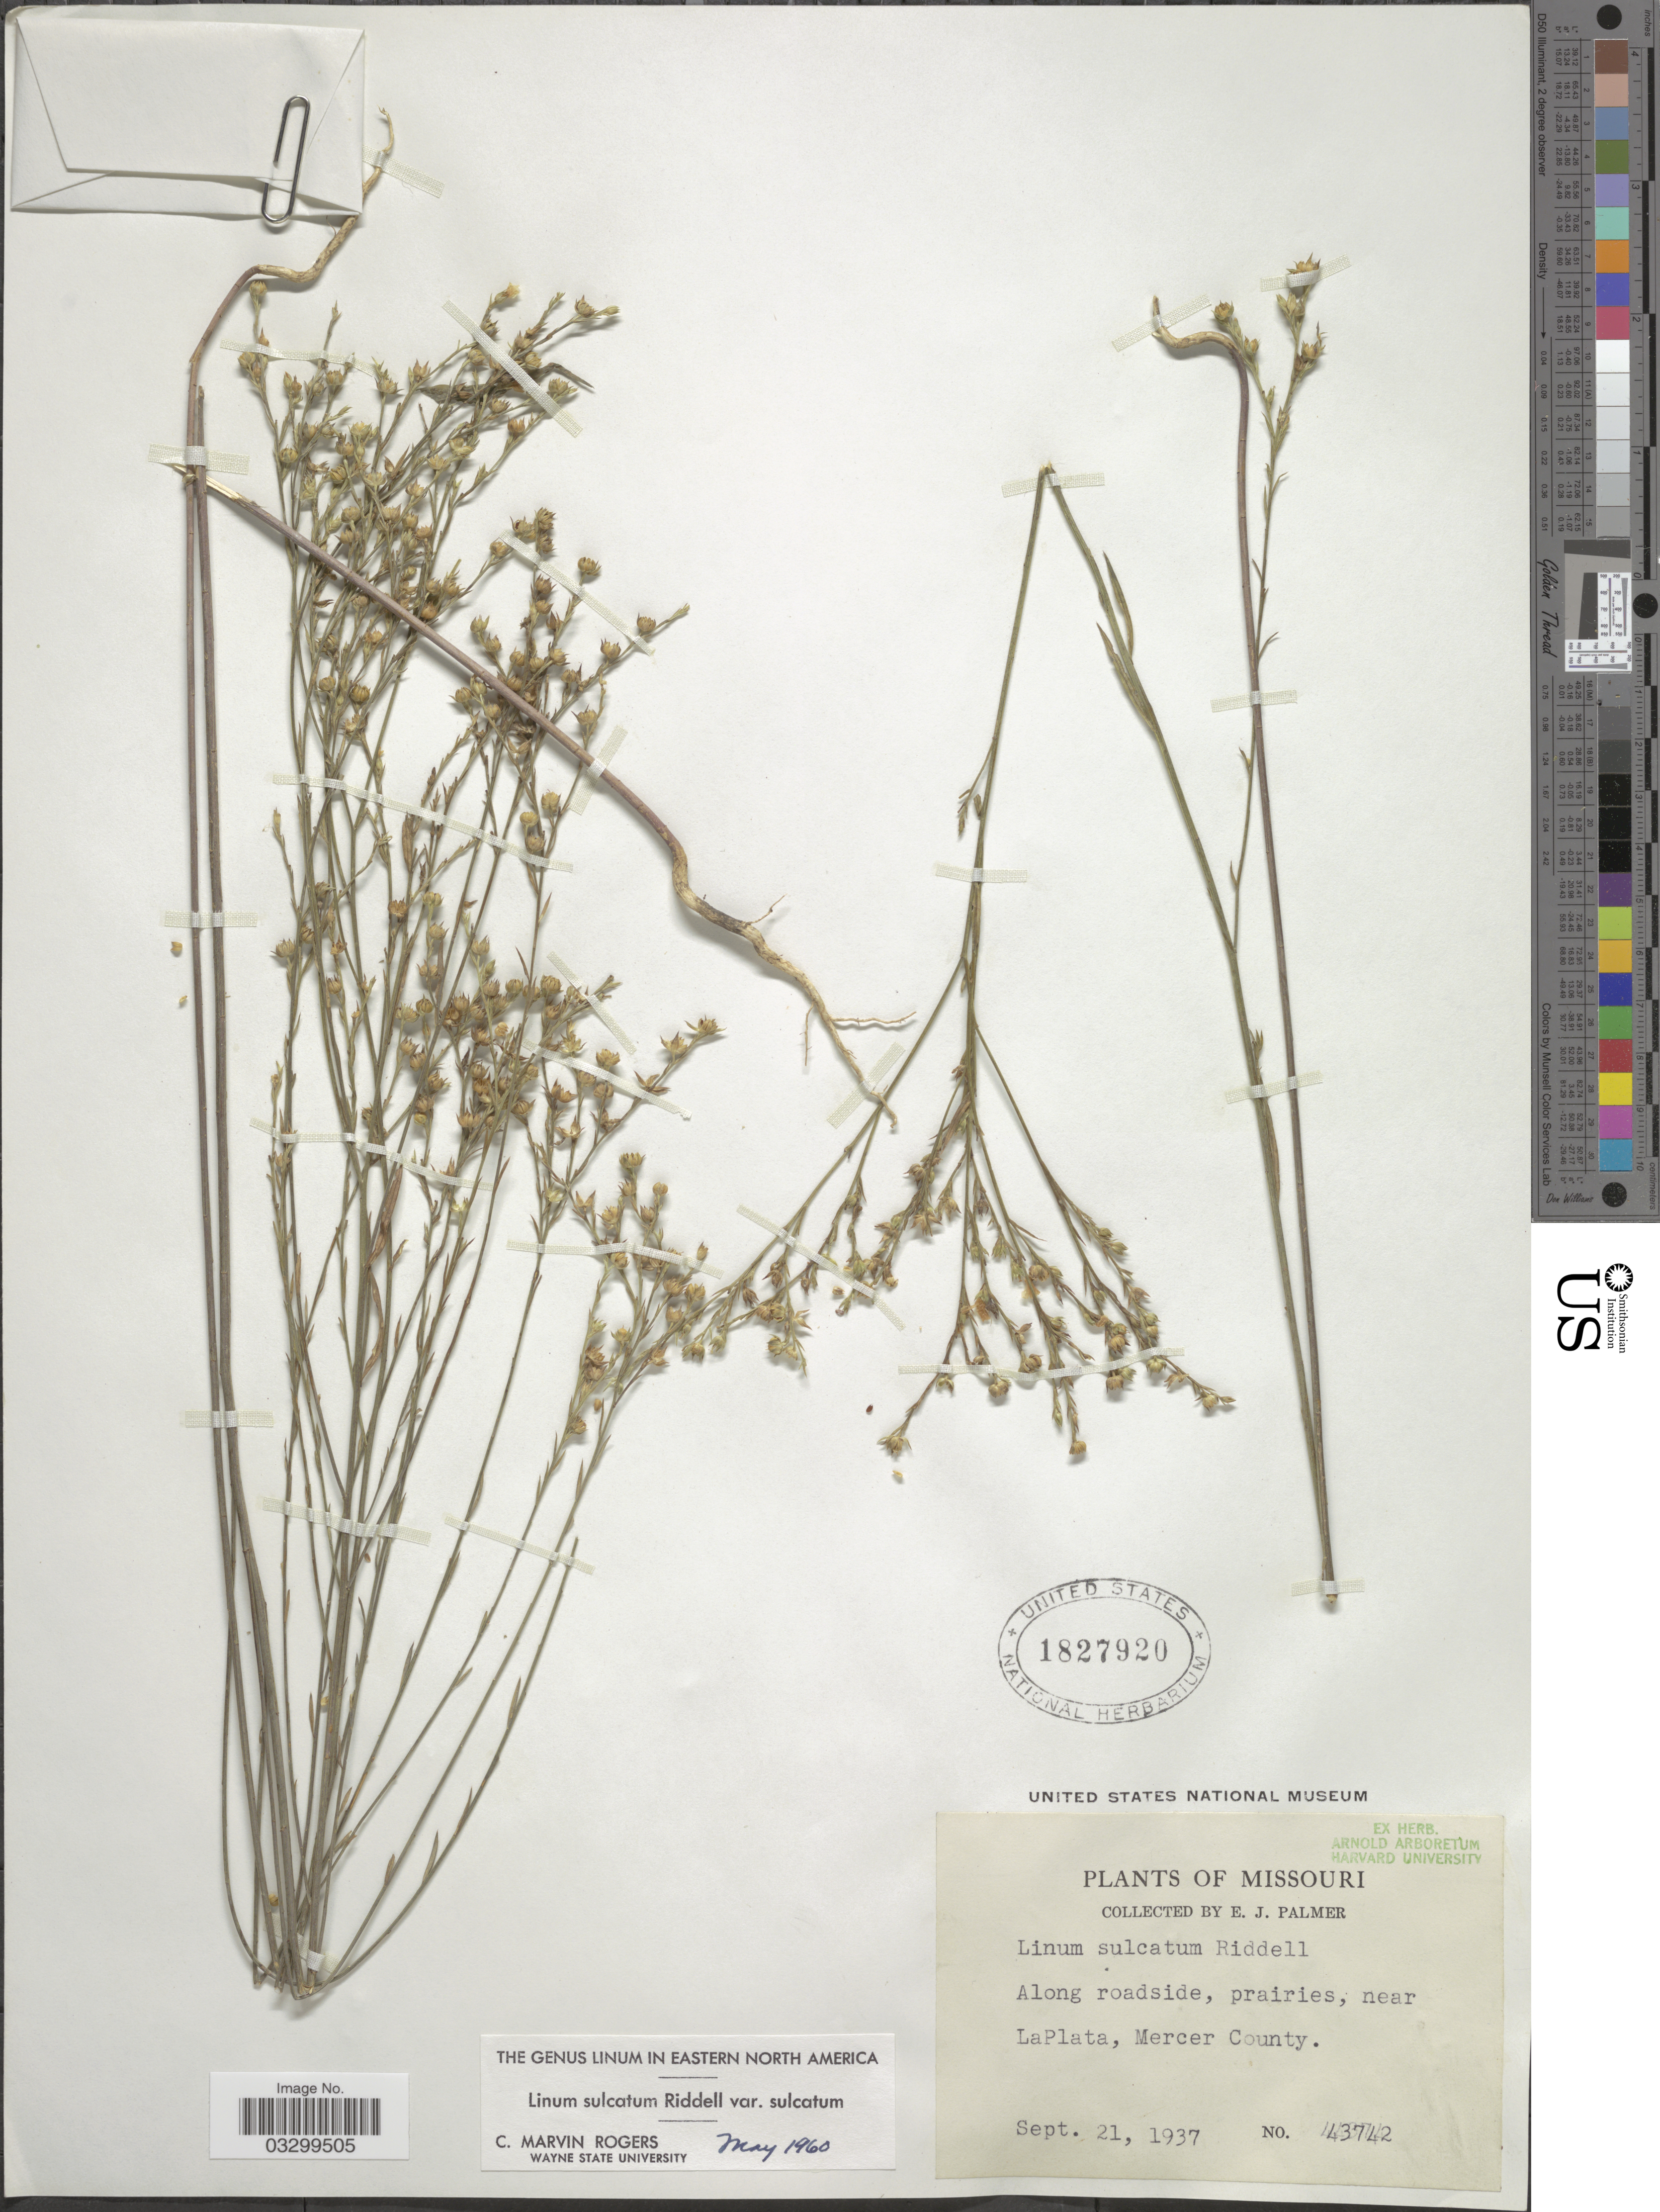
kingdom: Plantae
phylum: Tracheophyta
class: Magnoliopsida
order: Malpighiales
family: Linaceae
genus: Linum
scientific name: Linum sulcatum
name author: Riddell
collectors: E. J. Palmer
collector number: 43742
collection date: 1937-09-21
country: United States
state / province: Missouri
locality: Near LaPlata, Mercer County.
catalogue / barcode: US 1827920